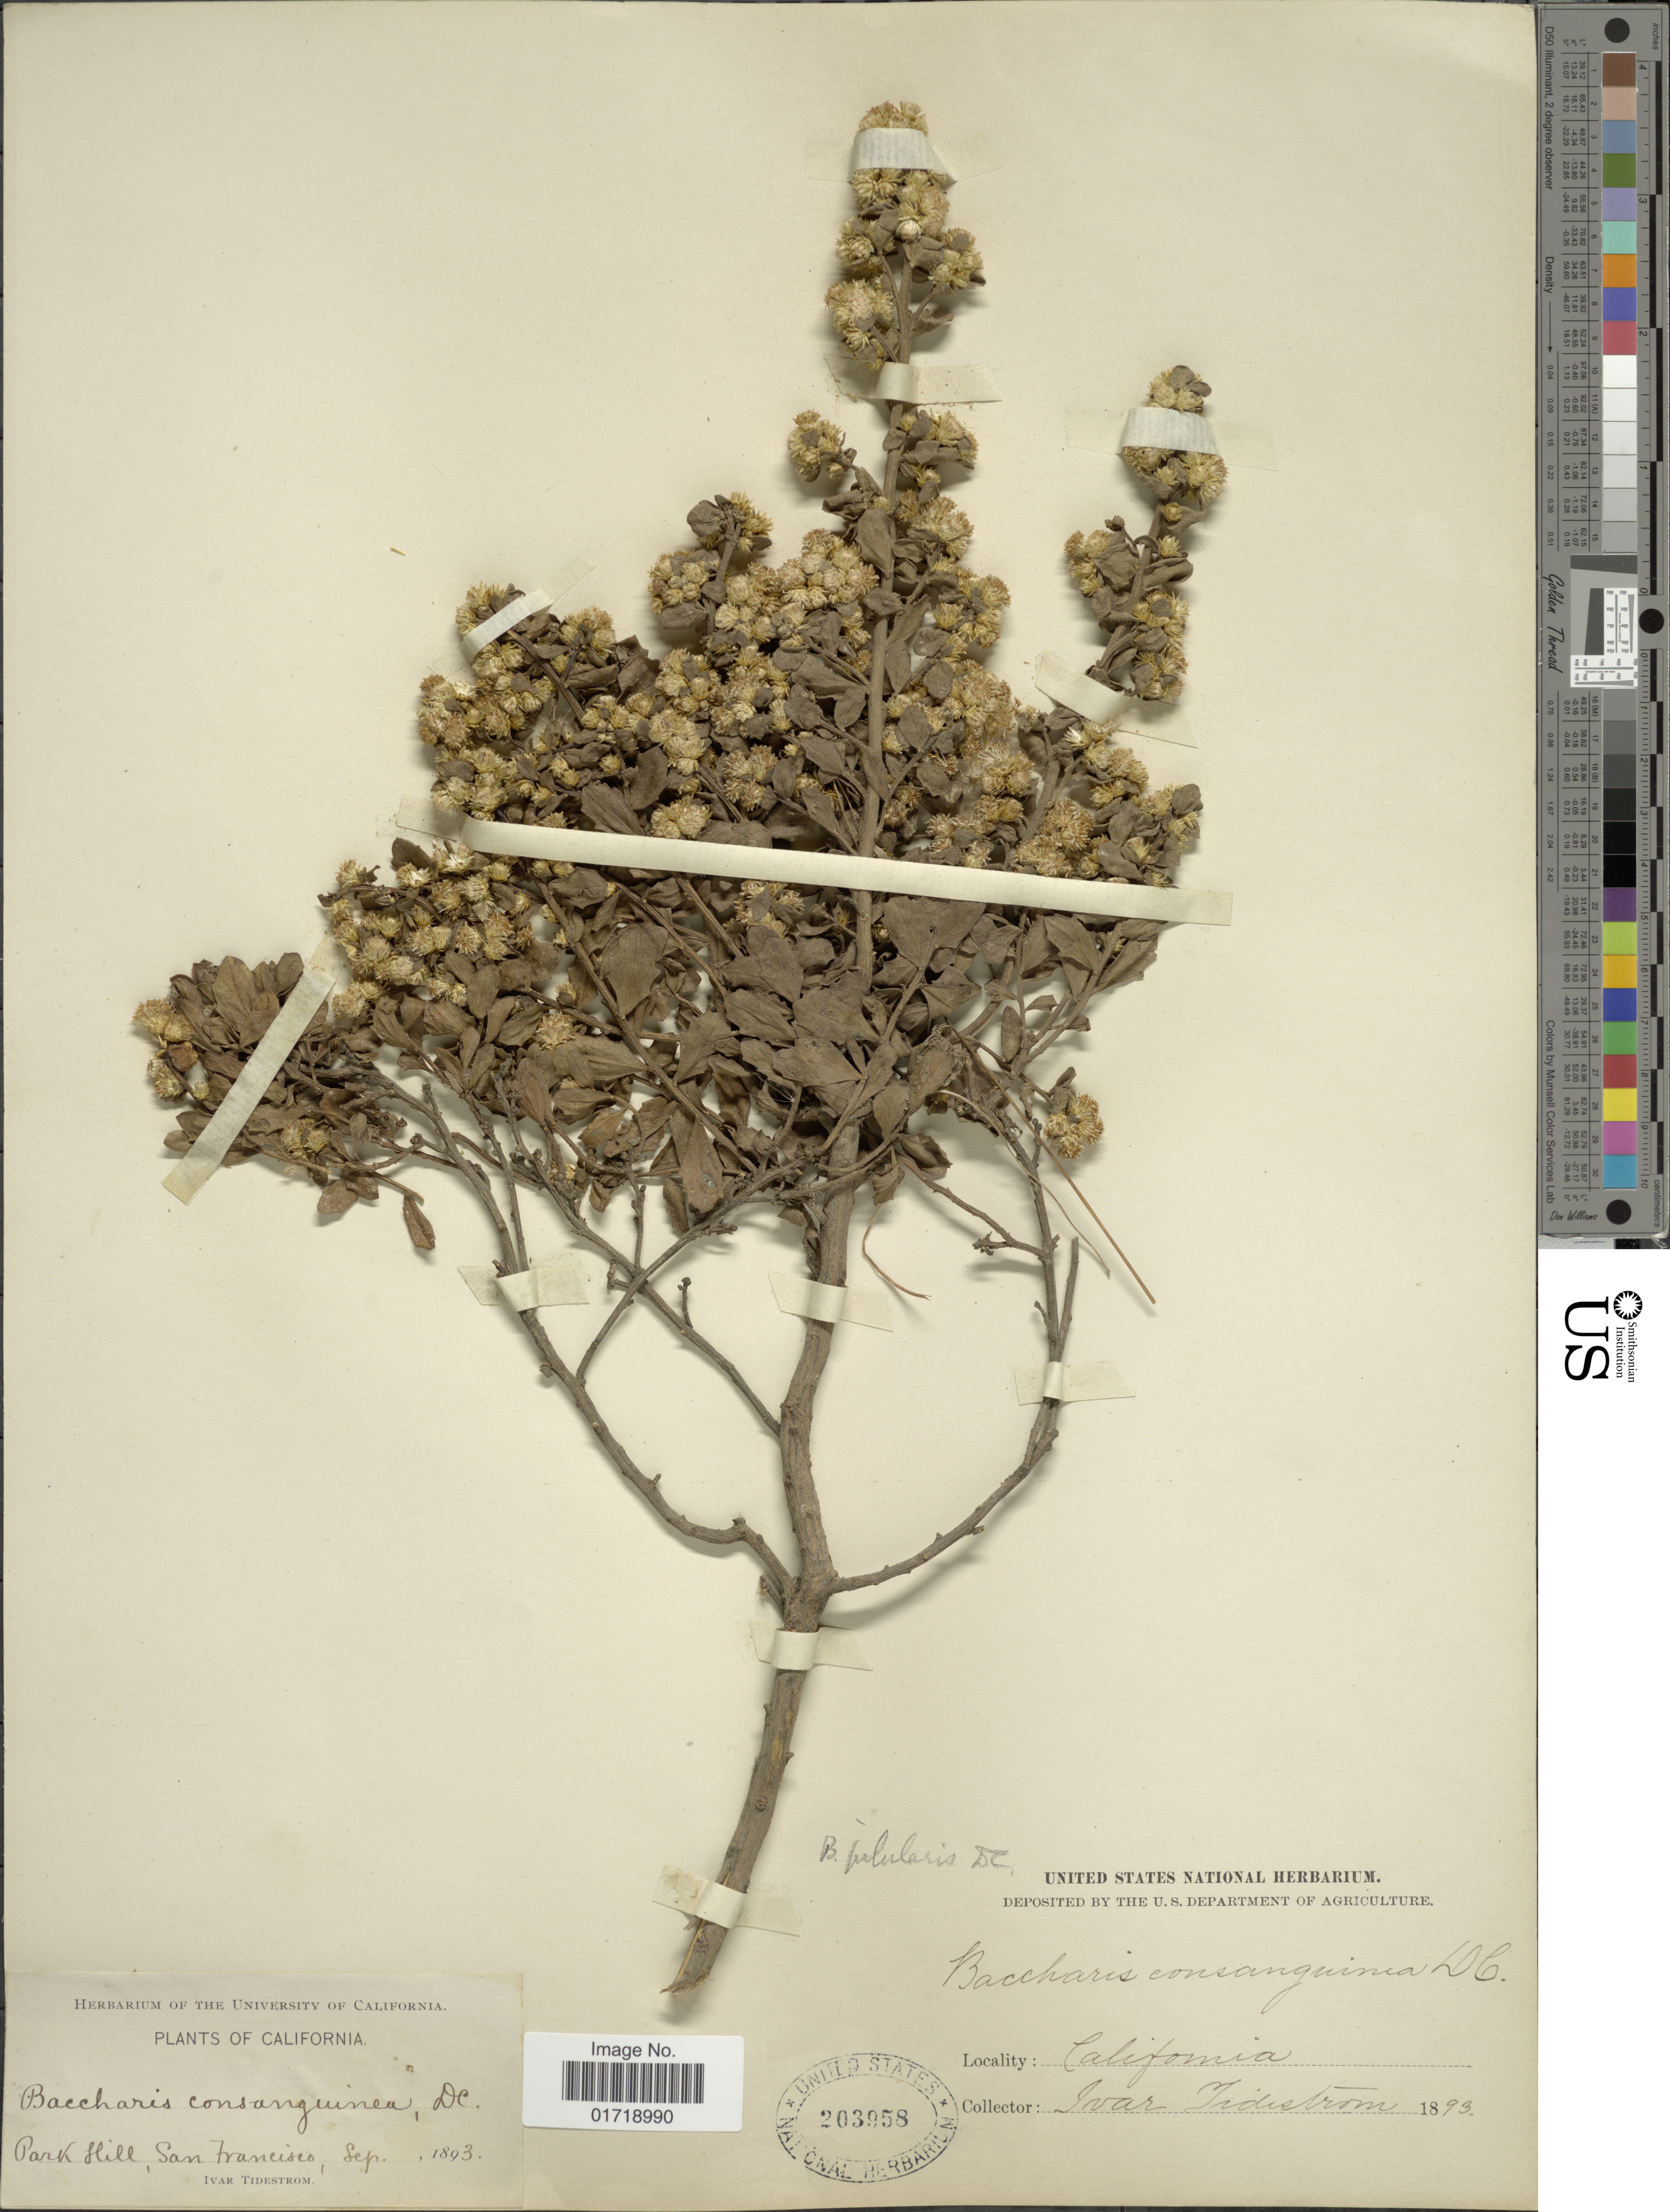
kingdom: Plantae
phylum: Tracheophyta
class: Magnoliopsida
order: Asterales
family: Asteraceae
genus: Baccharis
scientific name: Baccharis pilularis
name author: DC.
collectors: I. F. Tidestrom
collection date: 1893-09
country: United States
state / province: California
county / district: San Francisco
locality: Park Hill, San Francisco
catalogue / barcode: US 203958